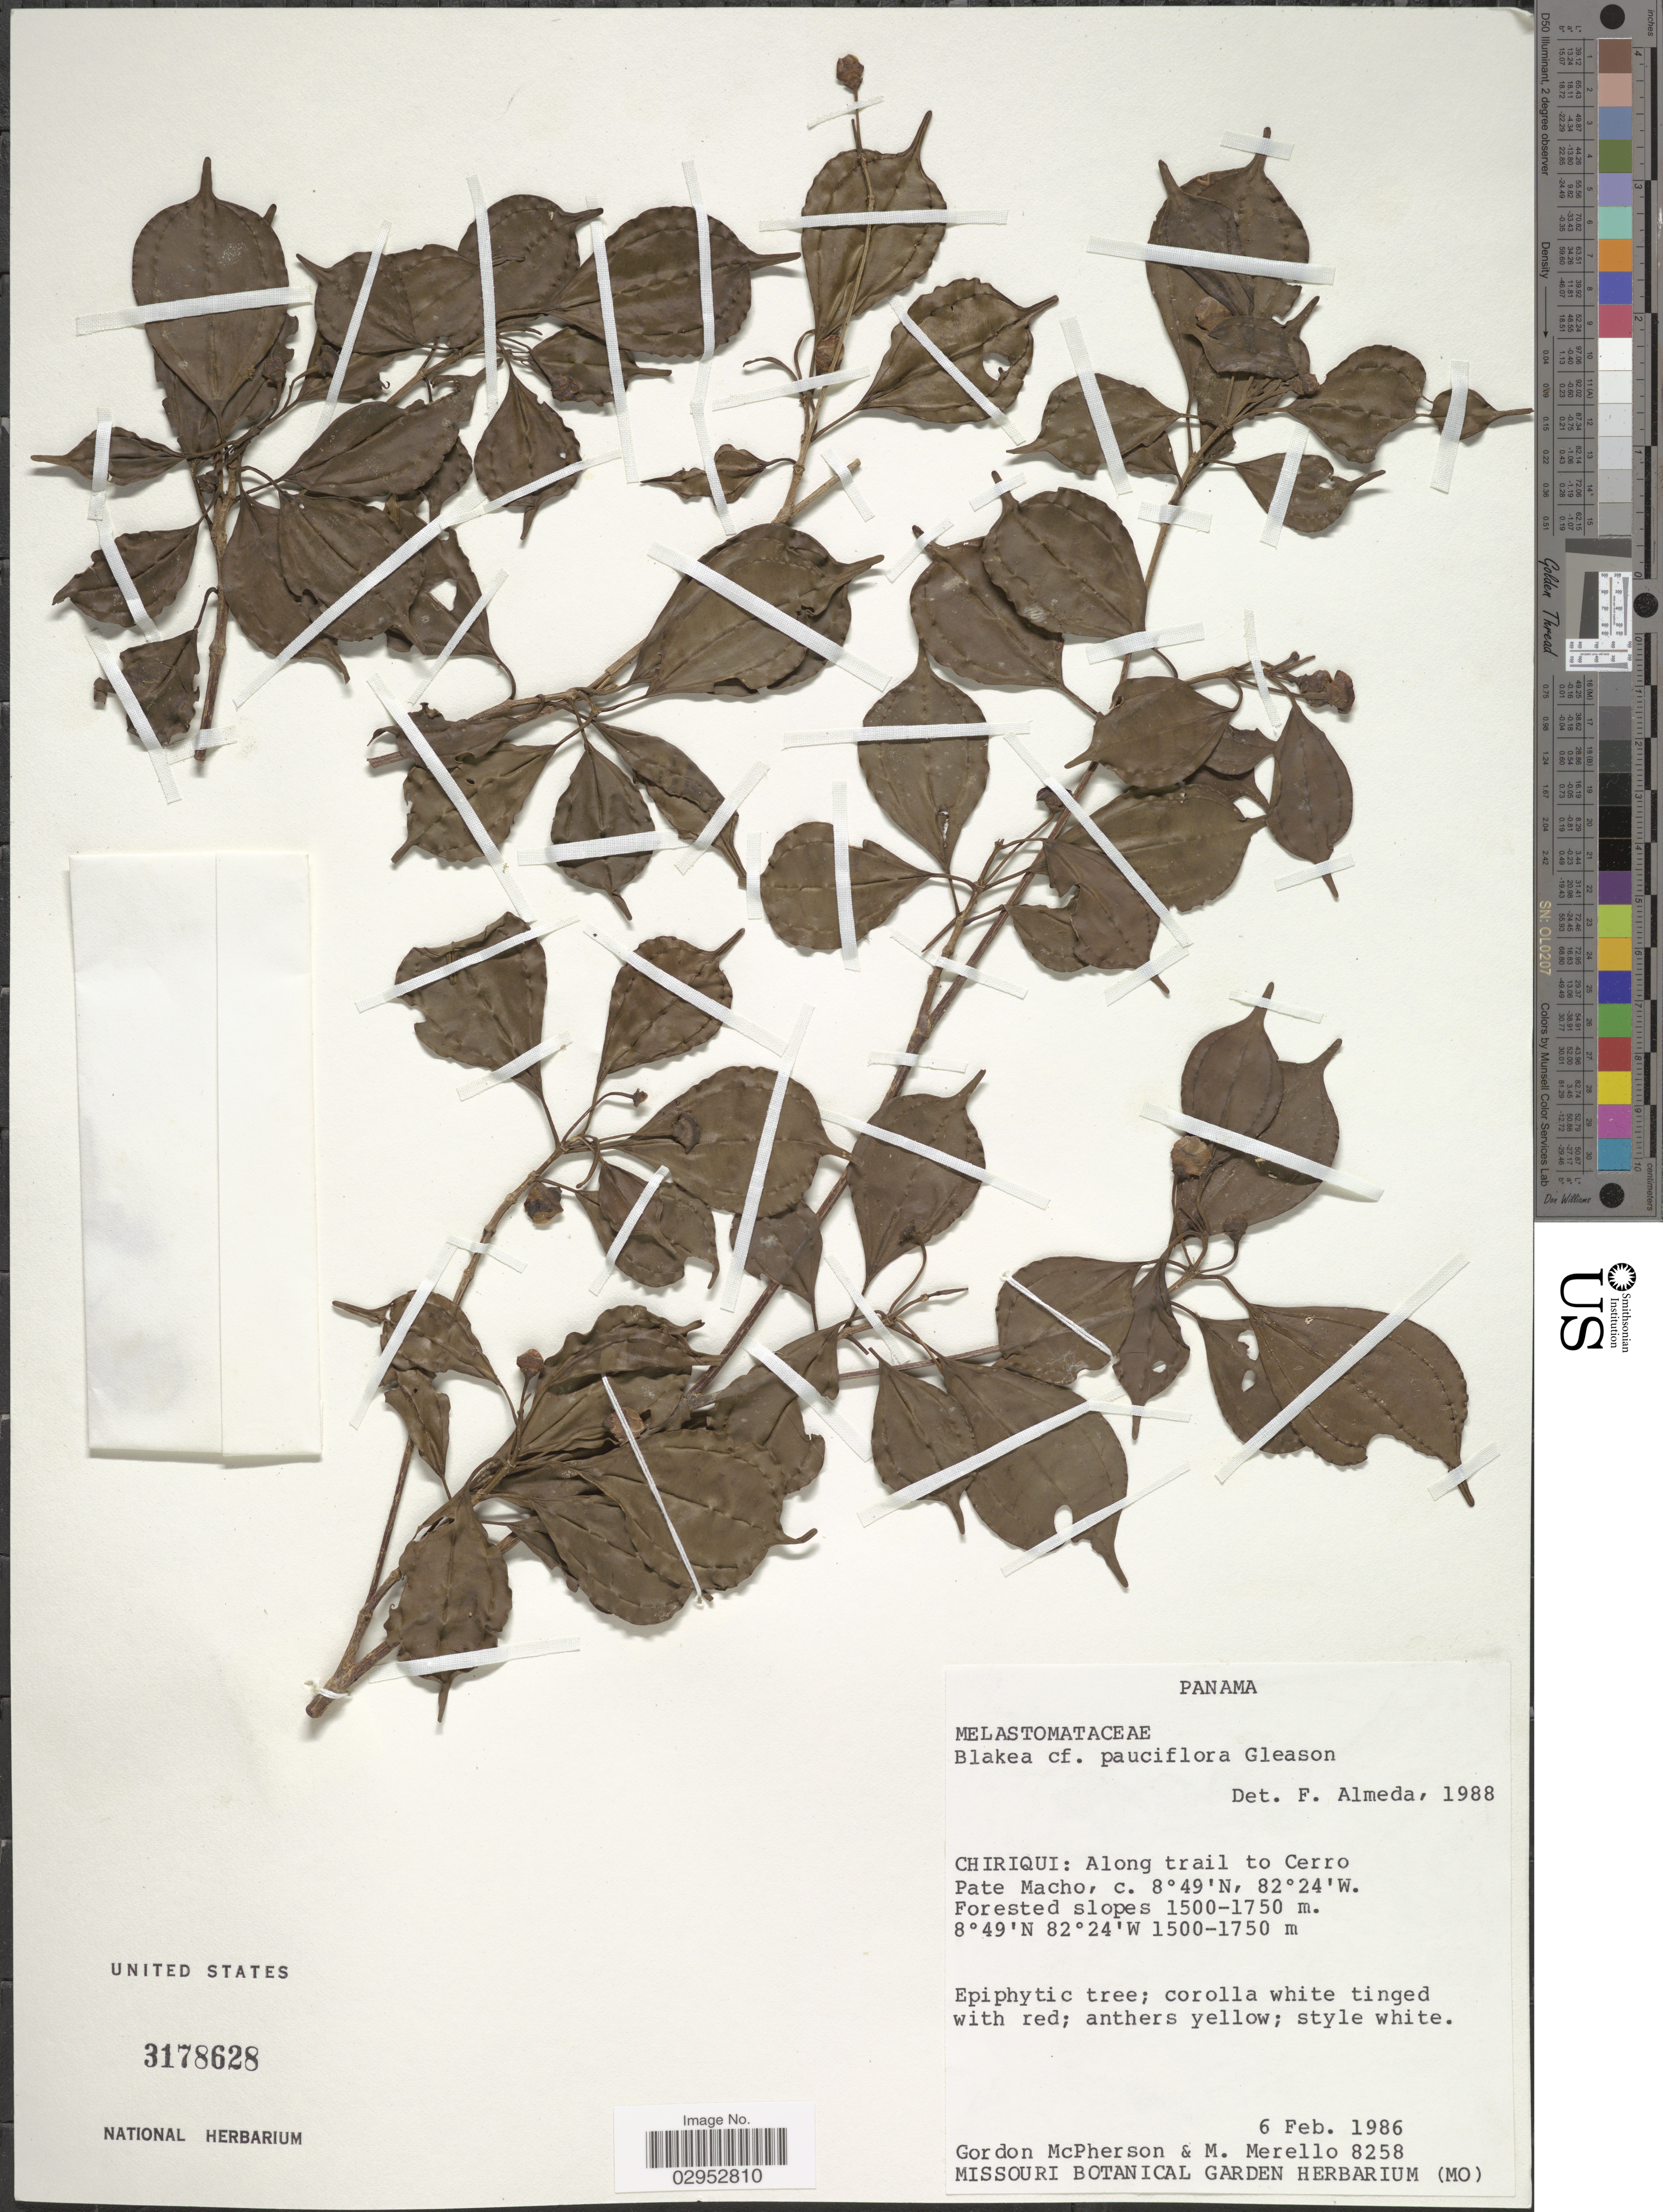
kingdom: Plantae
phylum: Tracheophyta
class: Magnoliopsida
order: Myrtales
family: Melastomataceae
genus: Blakea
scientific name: Blakea pauciflora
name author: Gleason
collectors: G. McPherson & M. Merello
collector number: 8258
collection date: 1986-02-06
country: Panama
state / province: Chiriqui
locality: Chiriqui: Along trail to Cerro Pate Macho.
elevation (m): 1500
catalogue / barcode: US 3178628